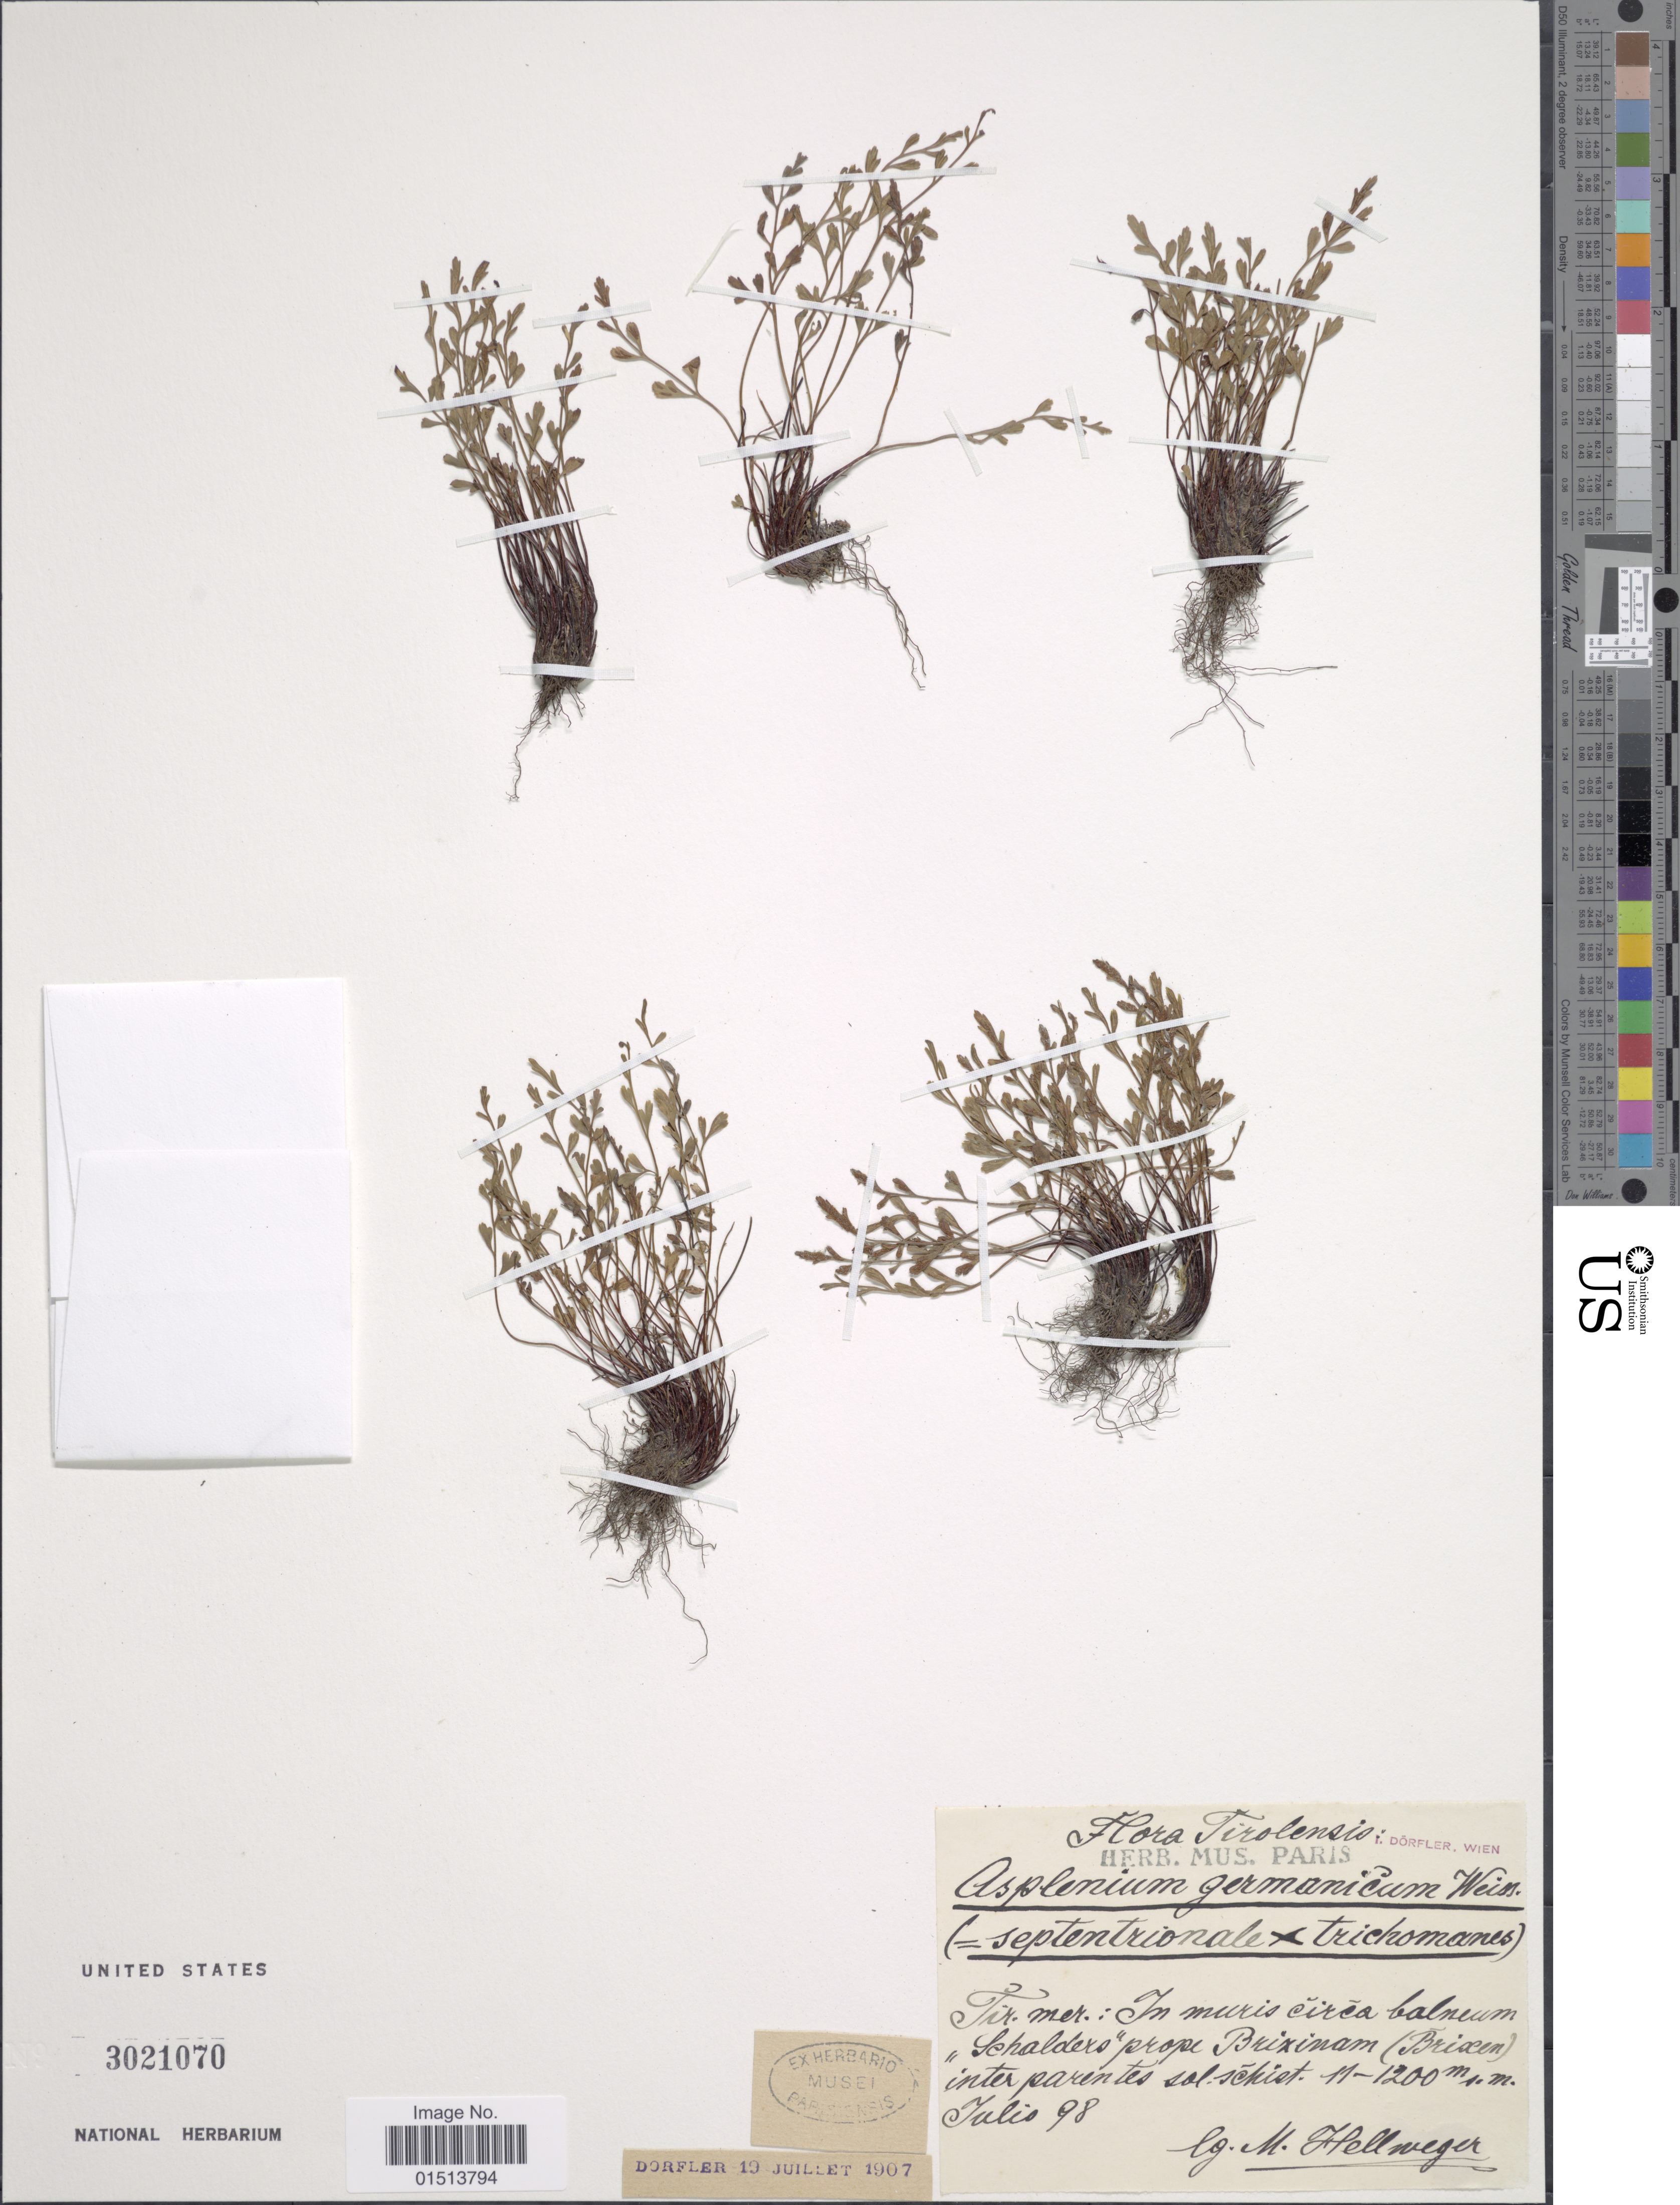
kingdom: Plantae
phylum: Tracheophyta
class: Polypodiopsida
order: Polypodiales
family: Aspleniaceae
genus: Asplenium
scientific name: Asplenium germanicum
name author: Weis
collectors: M. Hellweger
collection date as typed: Transcribed d/m/y: /7/98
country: Austria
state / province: Tirol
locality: Tir-mer.: in muris circa balneum "Schalders"prope Brixinam (Brixen) inter parentes sol schist. [interpreted]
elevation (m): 1100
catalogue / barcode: US 3021070